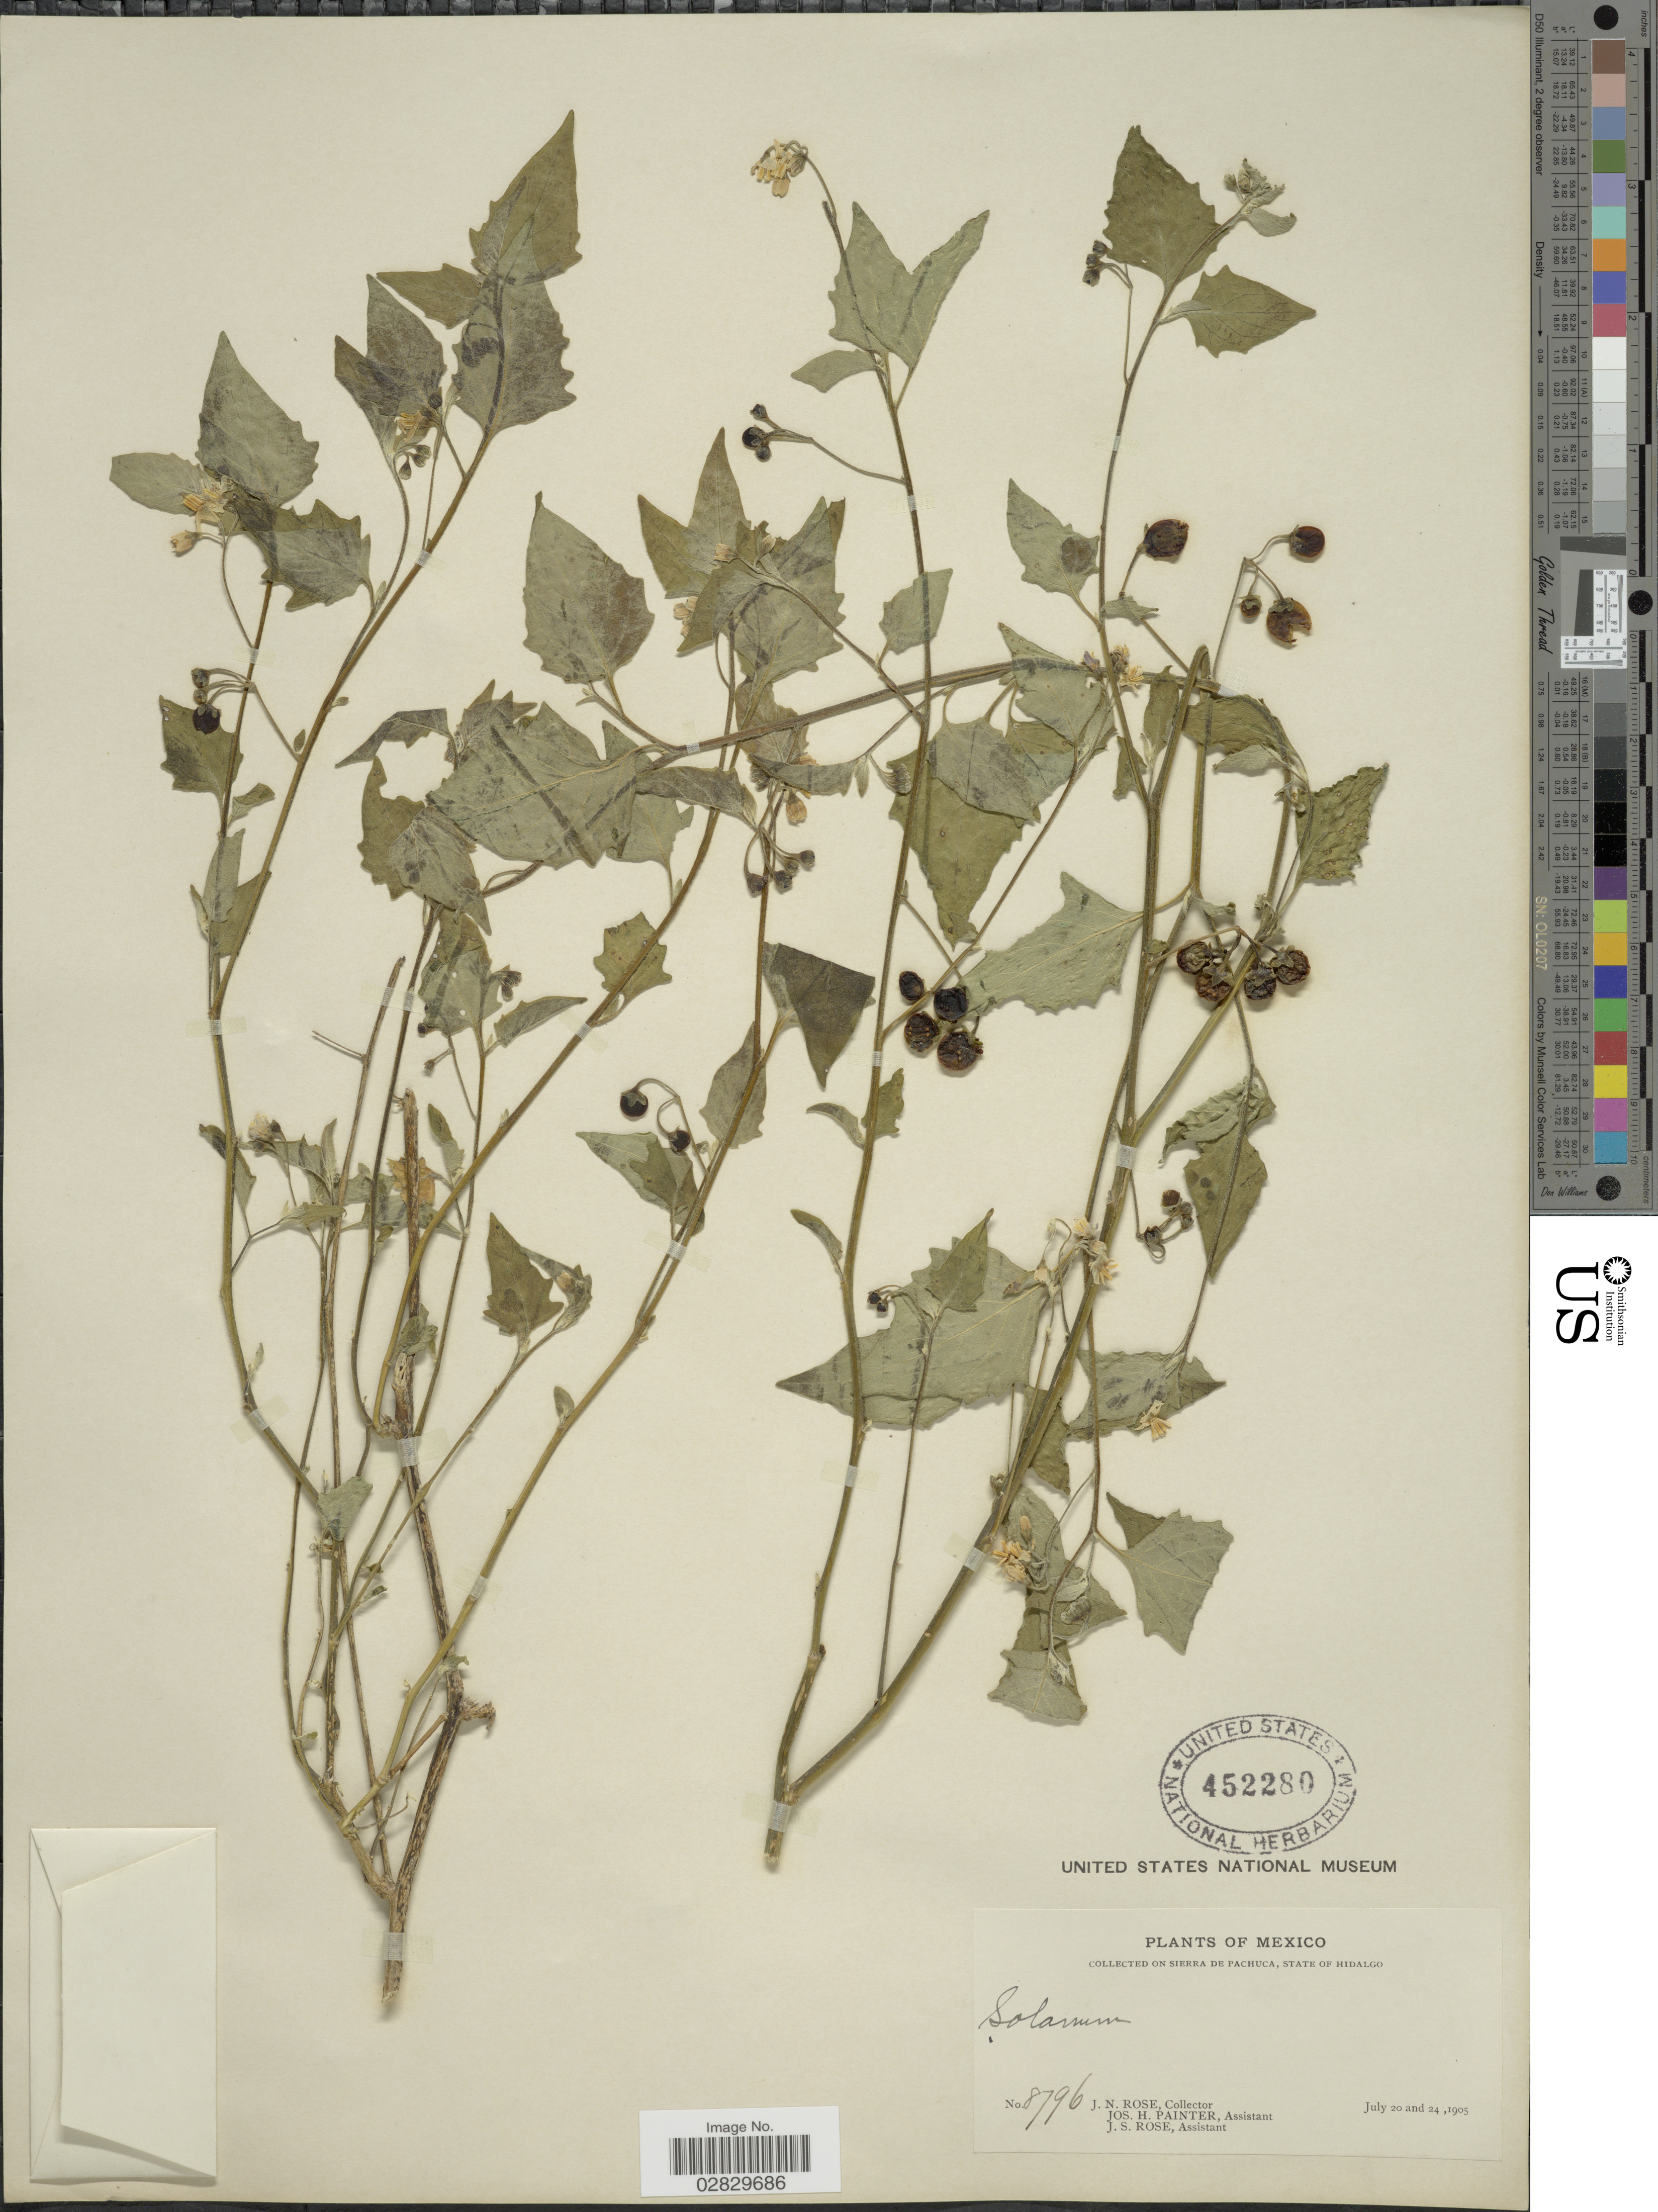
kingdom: Plantae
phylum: Tracheophyta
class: Magnoliopsida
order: Solanales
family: Solanaceae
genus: Solanum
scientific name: Solanum douglasii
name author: Dunal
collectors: J. N. Rose, J. H. Painter & J. S. Rose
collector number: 8796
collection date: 1905-07-20/1905-07-24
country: Mexico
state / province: Hidalgo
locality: Sierra de Pachuca.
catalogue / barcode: US 452280